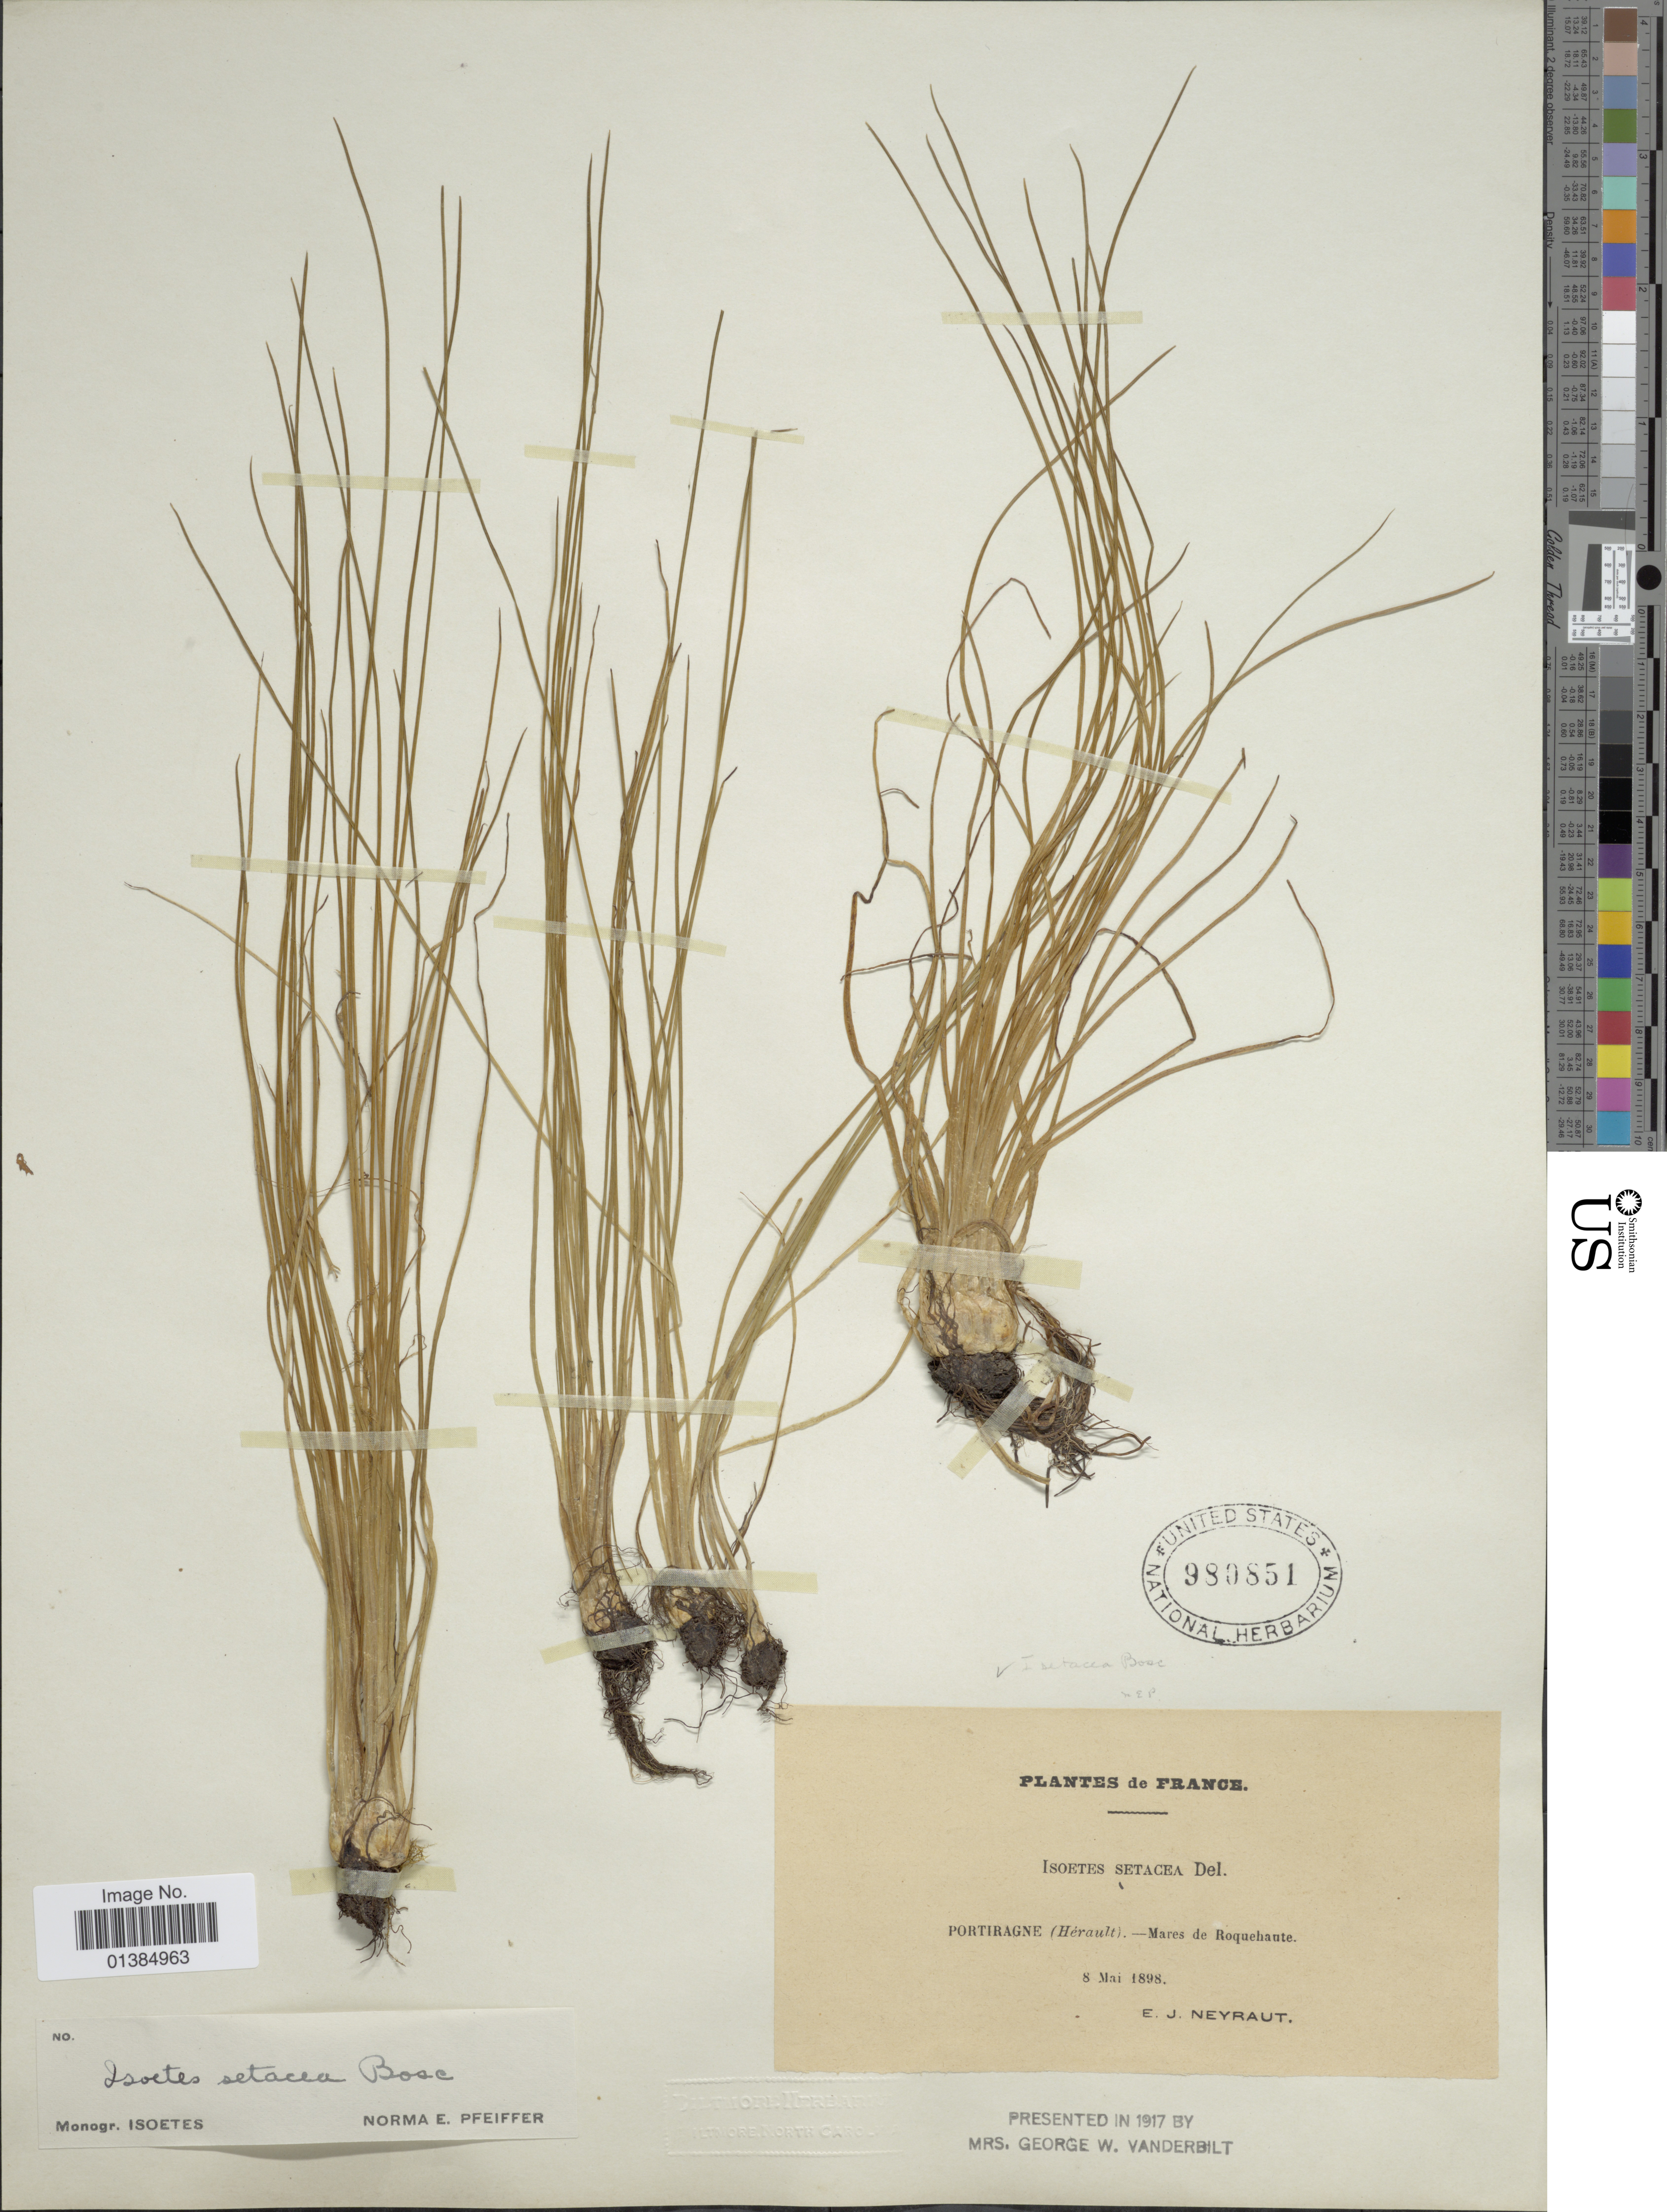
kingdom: Plantae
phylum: Tracheophyta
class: Lycopodiopsida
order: Isoetales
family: Isoetaceae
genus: Isoetes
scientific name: Isoetes delilei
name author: Rothm.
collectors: E. Neyraut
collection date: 1898-05-08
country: France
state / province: Occitanie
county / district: Hérault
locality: Portiragne (Hérault).- Mares de Roquehaute.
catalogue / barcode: US 980851